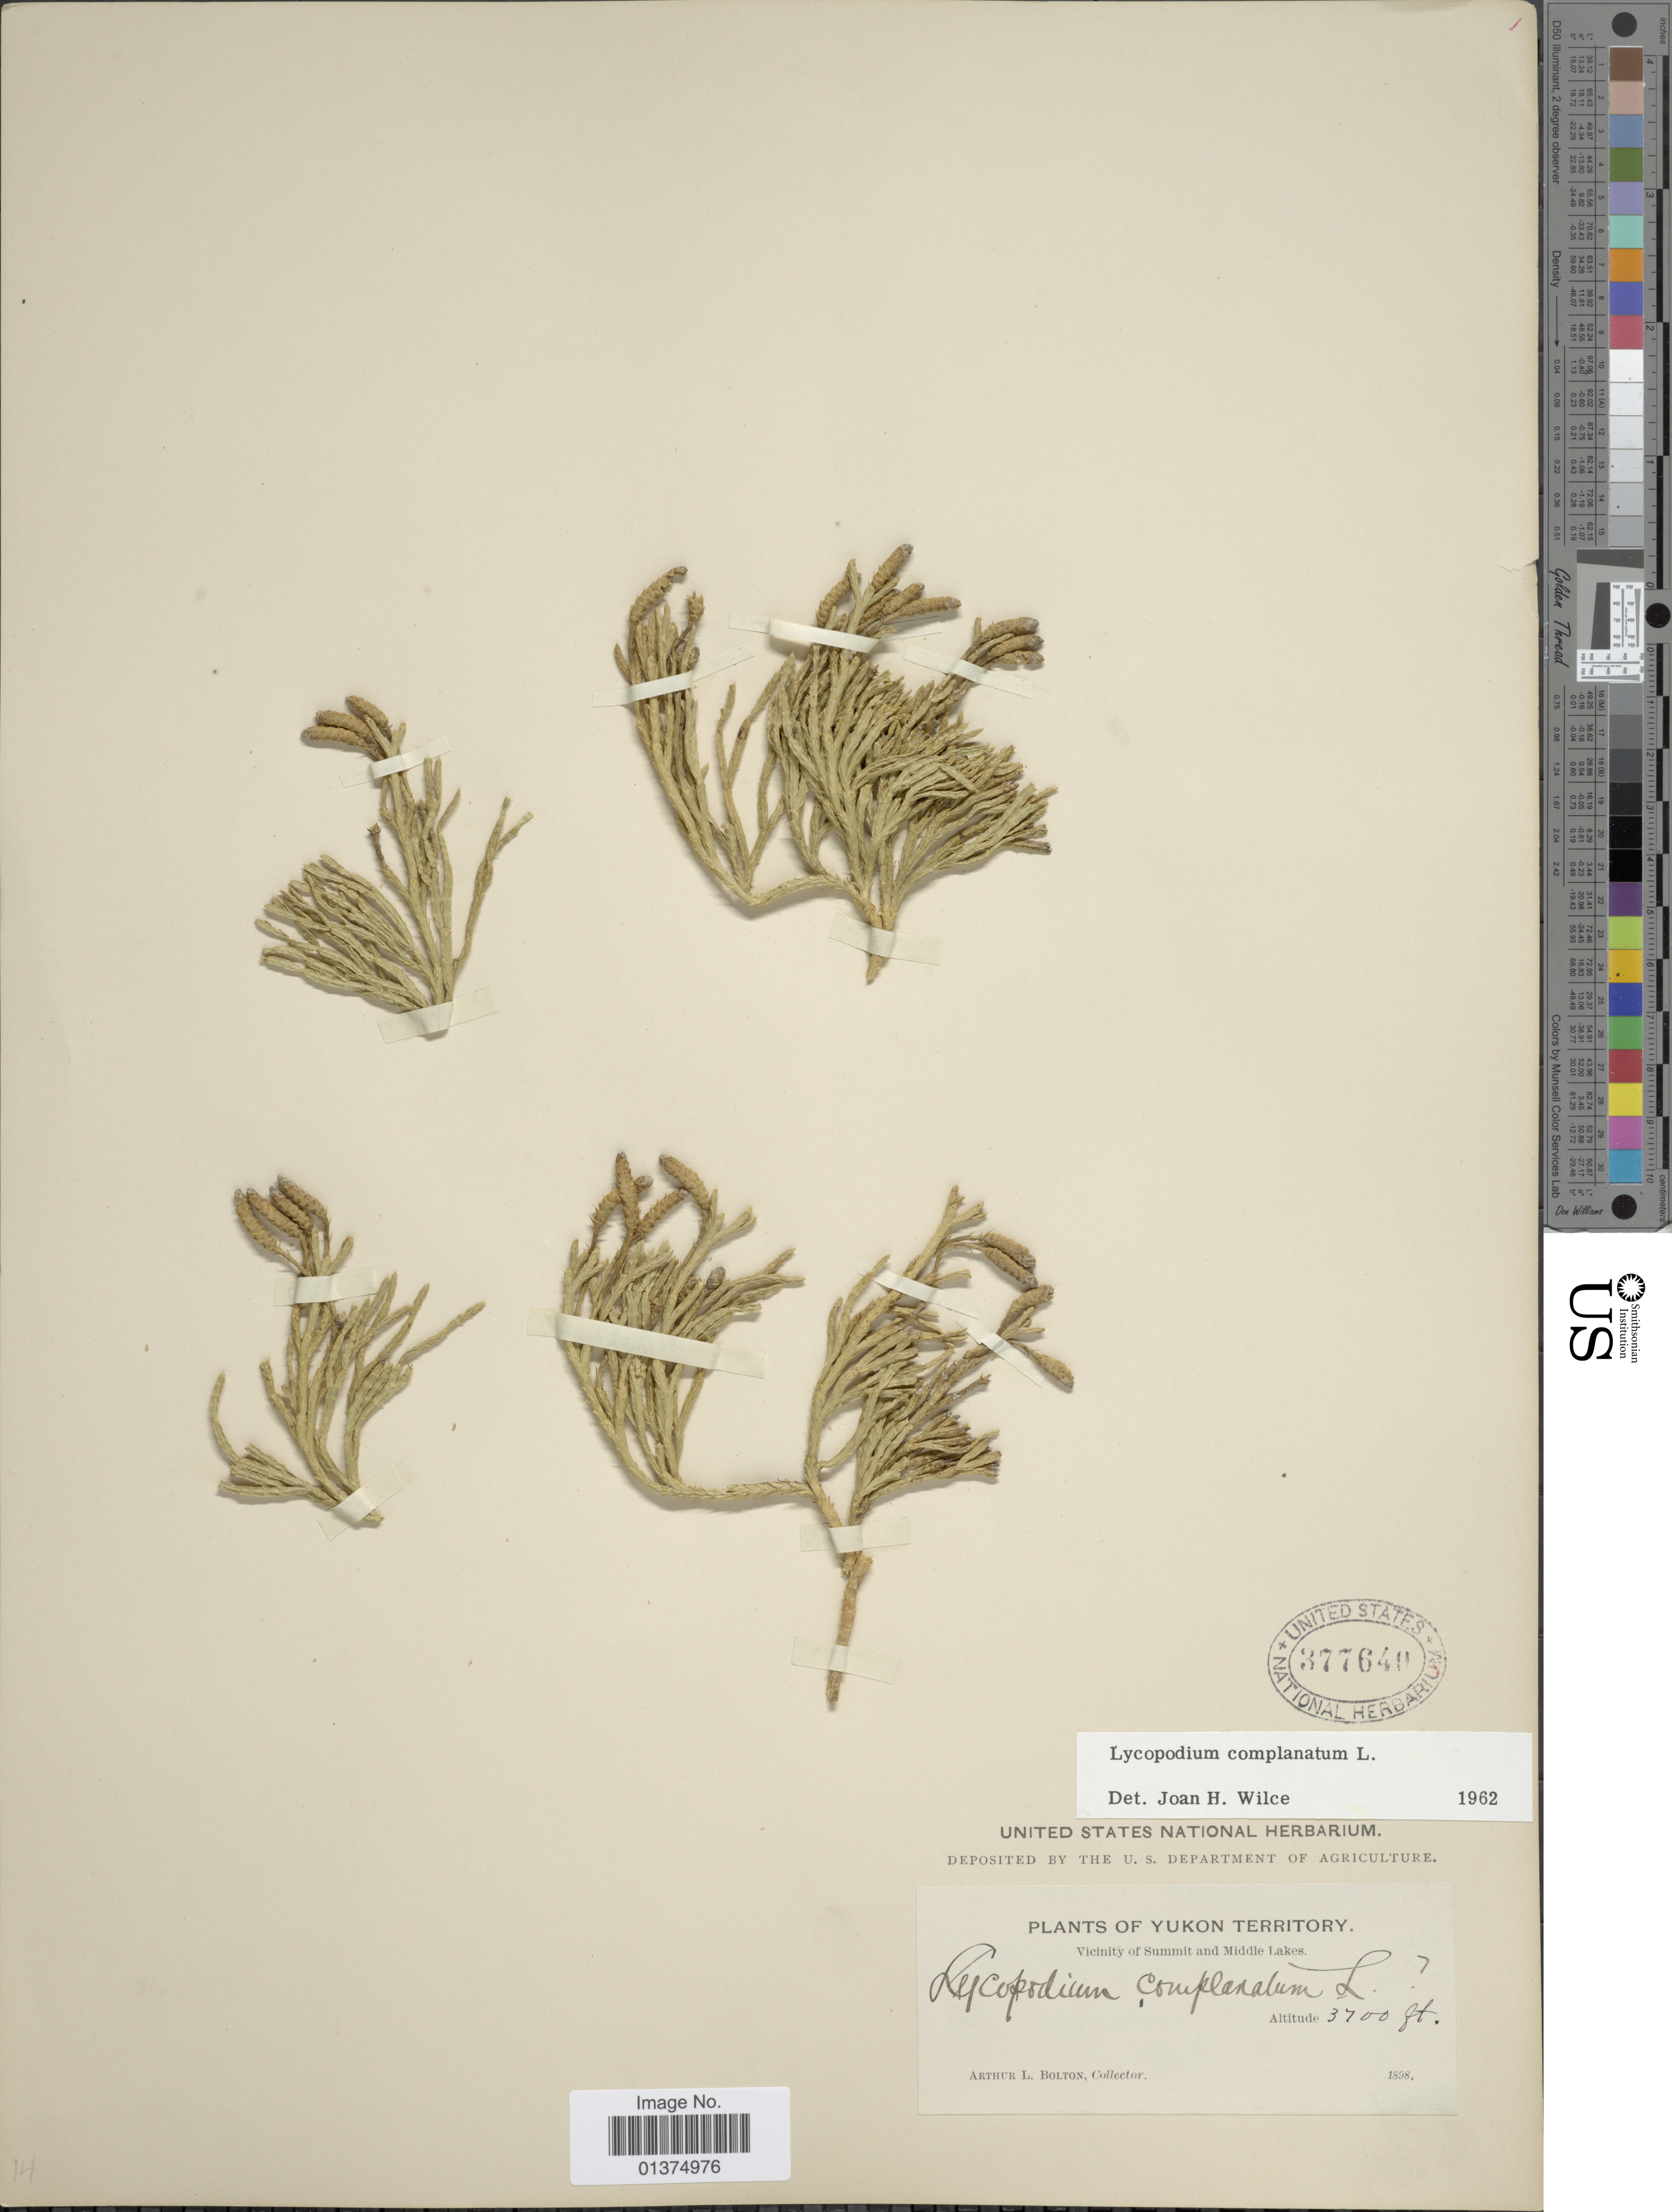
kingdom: Plantae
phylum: Tracheophyta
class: Lycopodiopsida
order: Lycopodiales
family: Lycopodiaceae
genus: Diphasiastrum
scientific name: Diphasiastrum complanatum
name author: (L.) Holub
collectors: A. Bolton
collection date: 1898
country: Canada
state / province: Yukon Territory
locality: Vicinity of Summit and Middle Lakes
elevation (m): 1128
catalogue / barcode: US 377649